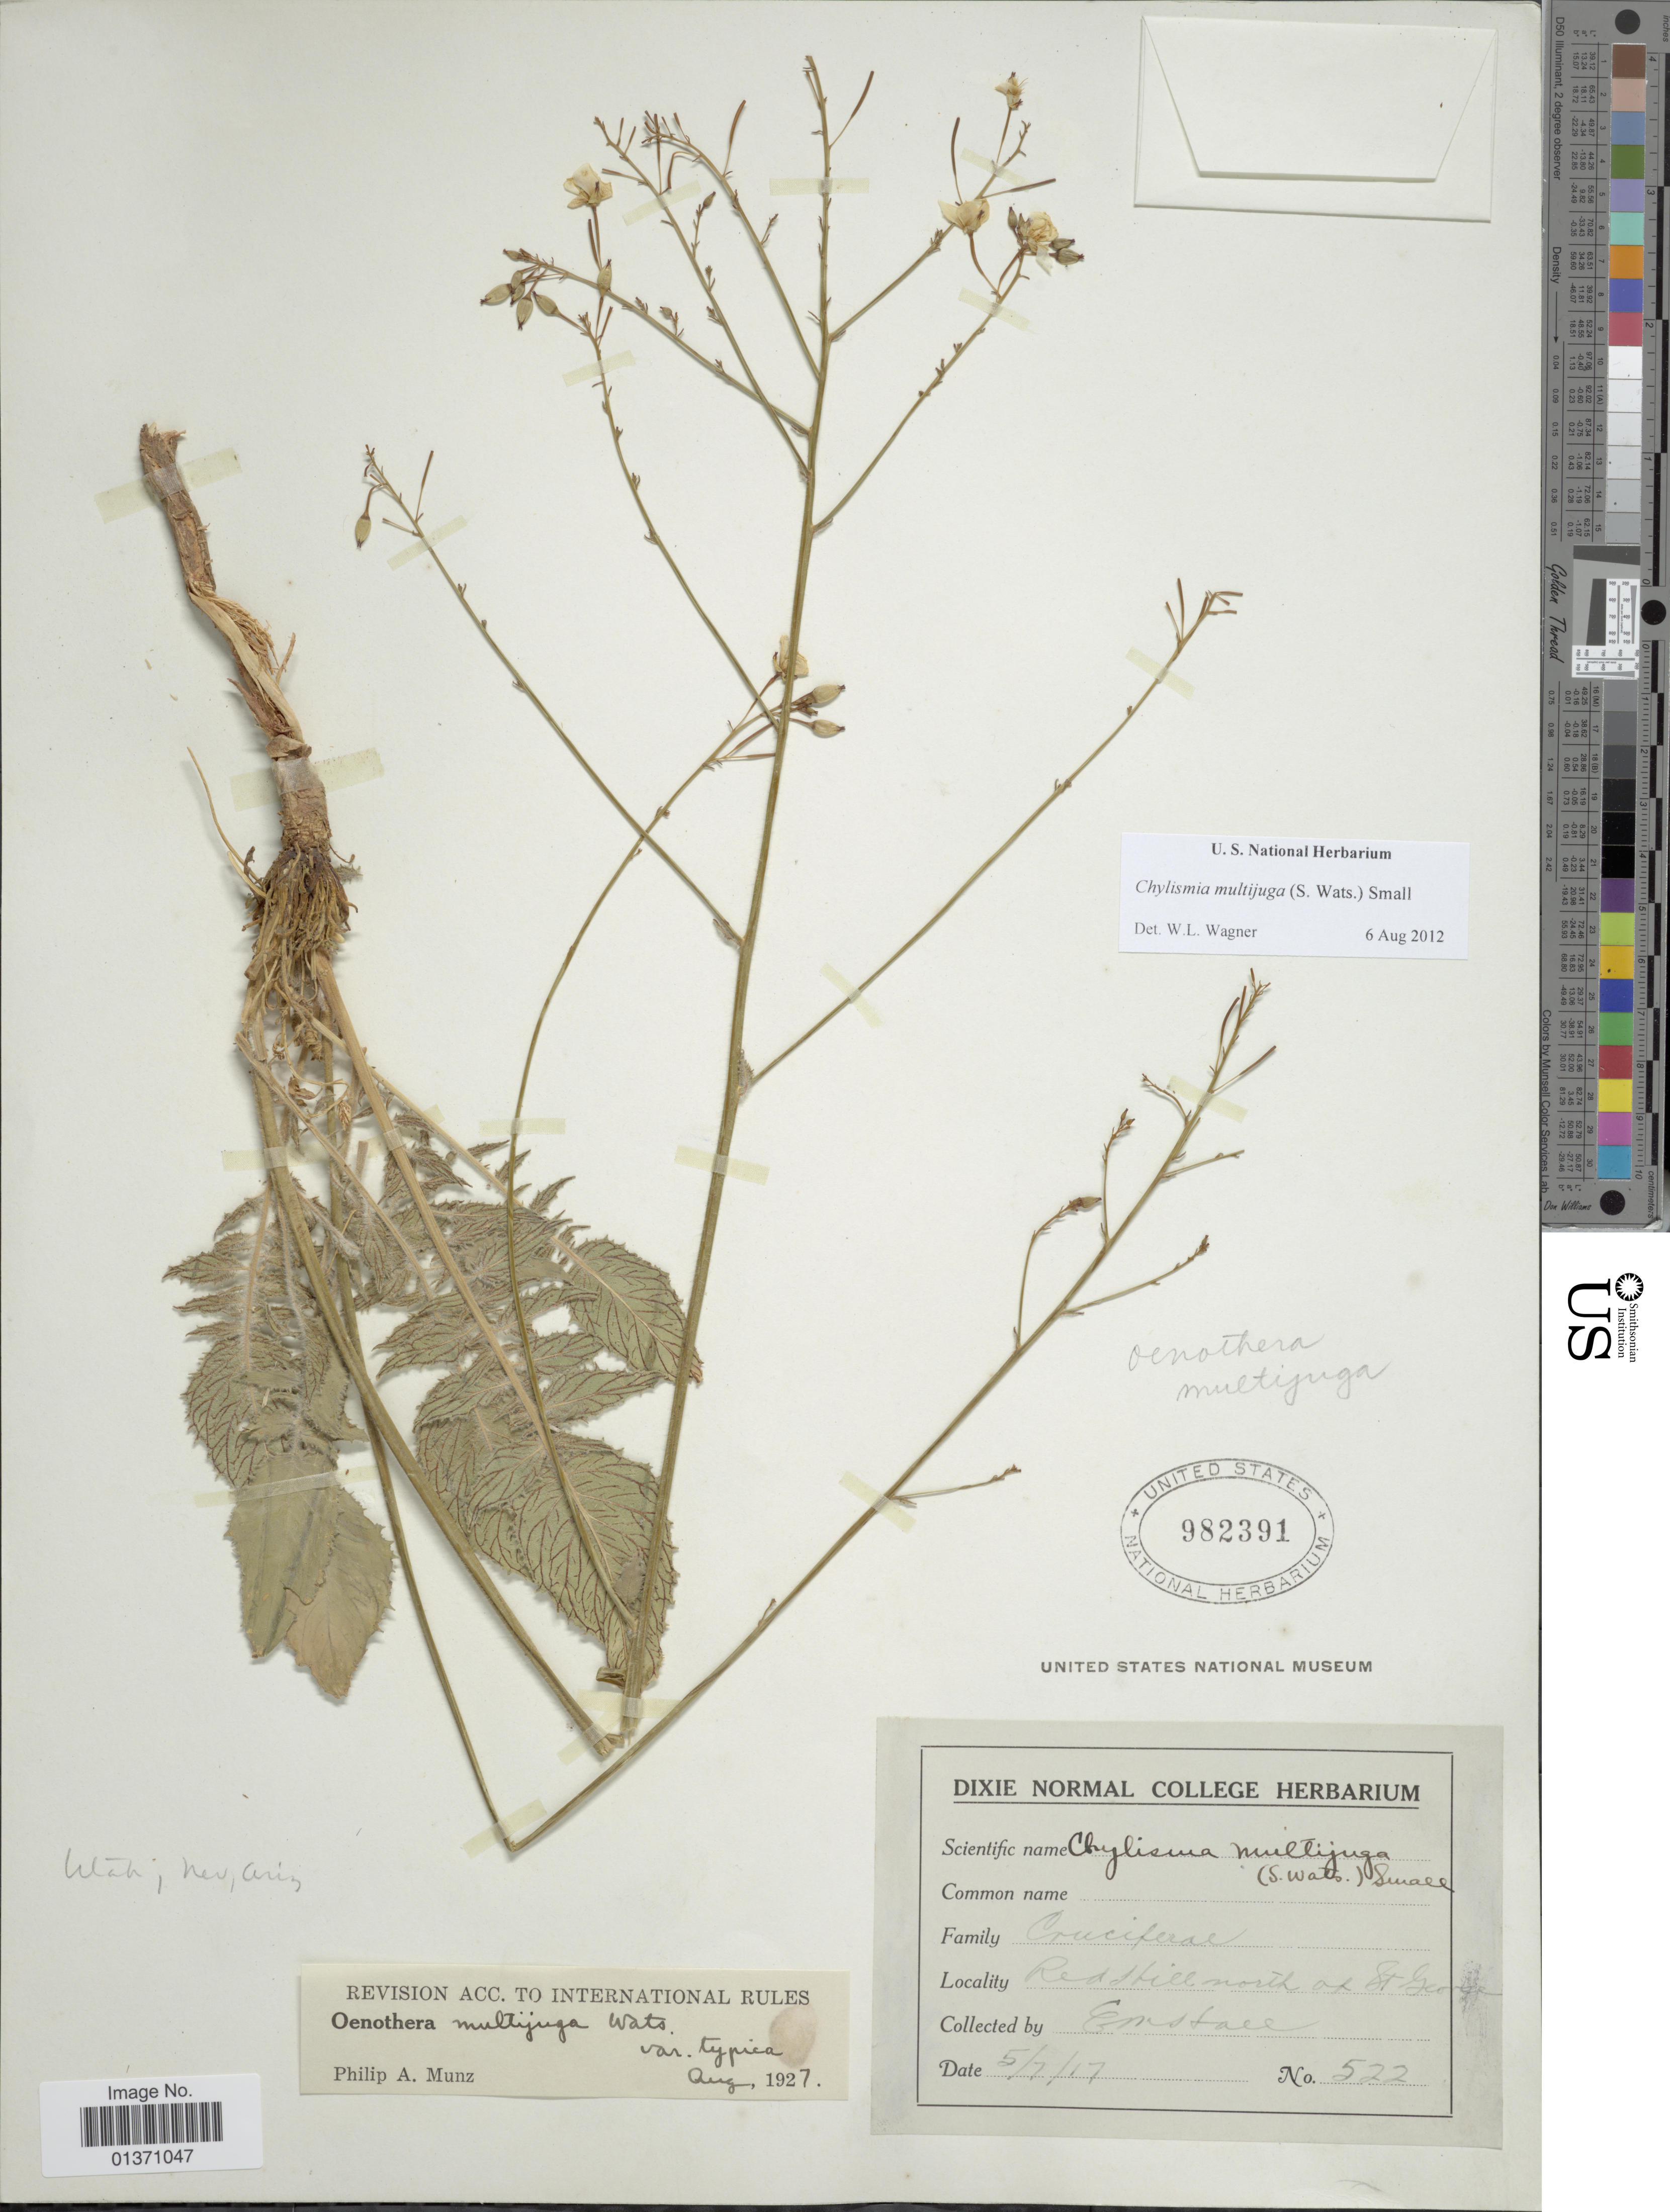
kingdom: Plantae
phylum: Tracheophyta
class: Magnoliopsida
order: Myrtales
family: Onagraceae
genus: Chylismia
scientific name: Chylismia multijuga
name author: (S. Watson) Small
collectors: Emstall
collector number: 522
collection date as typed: Transcribed d/m/y: 7/5/17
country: United States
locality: Red Hill north at St. George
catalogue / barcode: US 982391